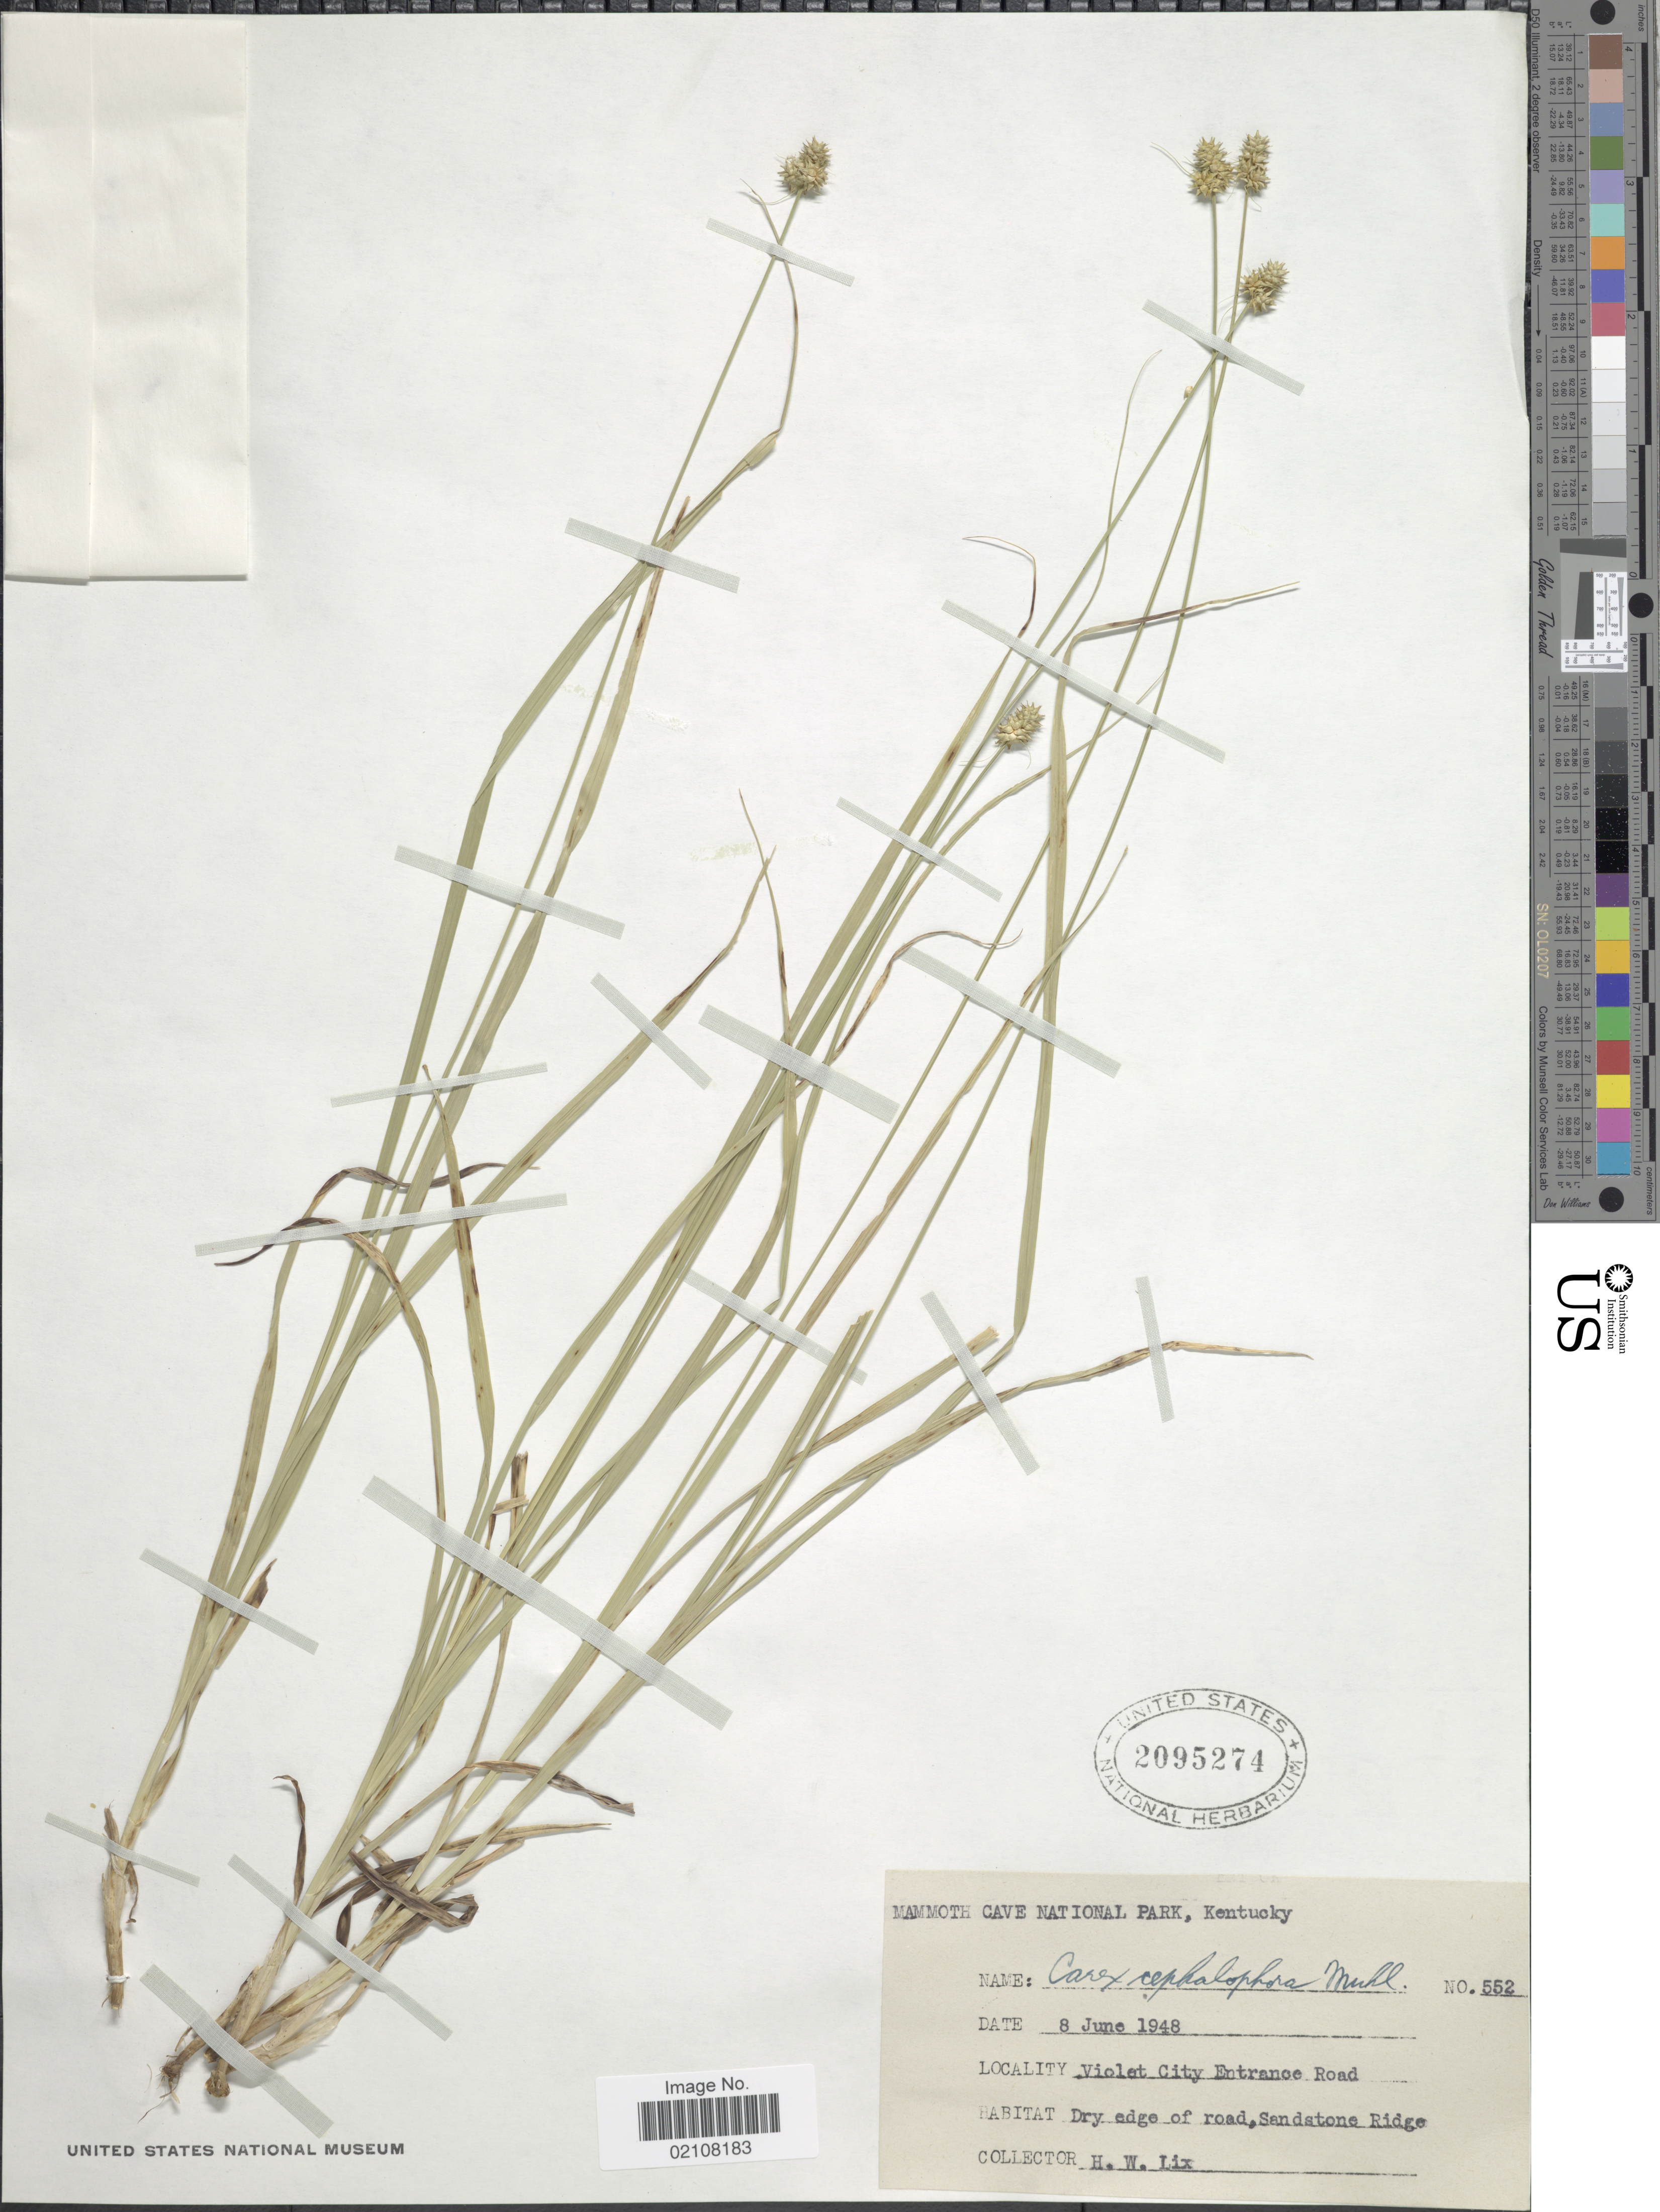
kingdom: Plantae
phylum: Tracheophyta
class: Liliopsida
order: Poales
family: Cyperaceae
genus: Carex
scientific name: Carex cephalophora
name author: Muhl. ex Willd.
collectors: H. W. Lix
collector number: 552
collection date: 1948-06-08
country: United States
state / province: Kentucky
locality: Violet City Entrance Road, dry edge of road, Sandstone Ridge, Mammoth Cave National Park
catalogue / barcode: US 2095274